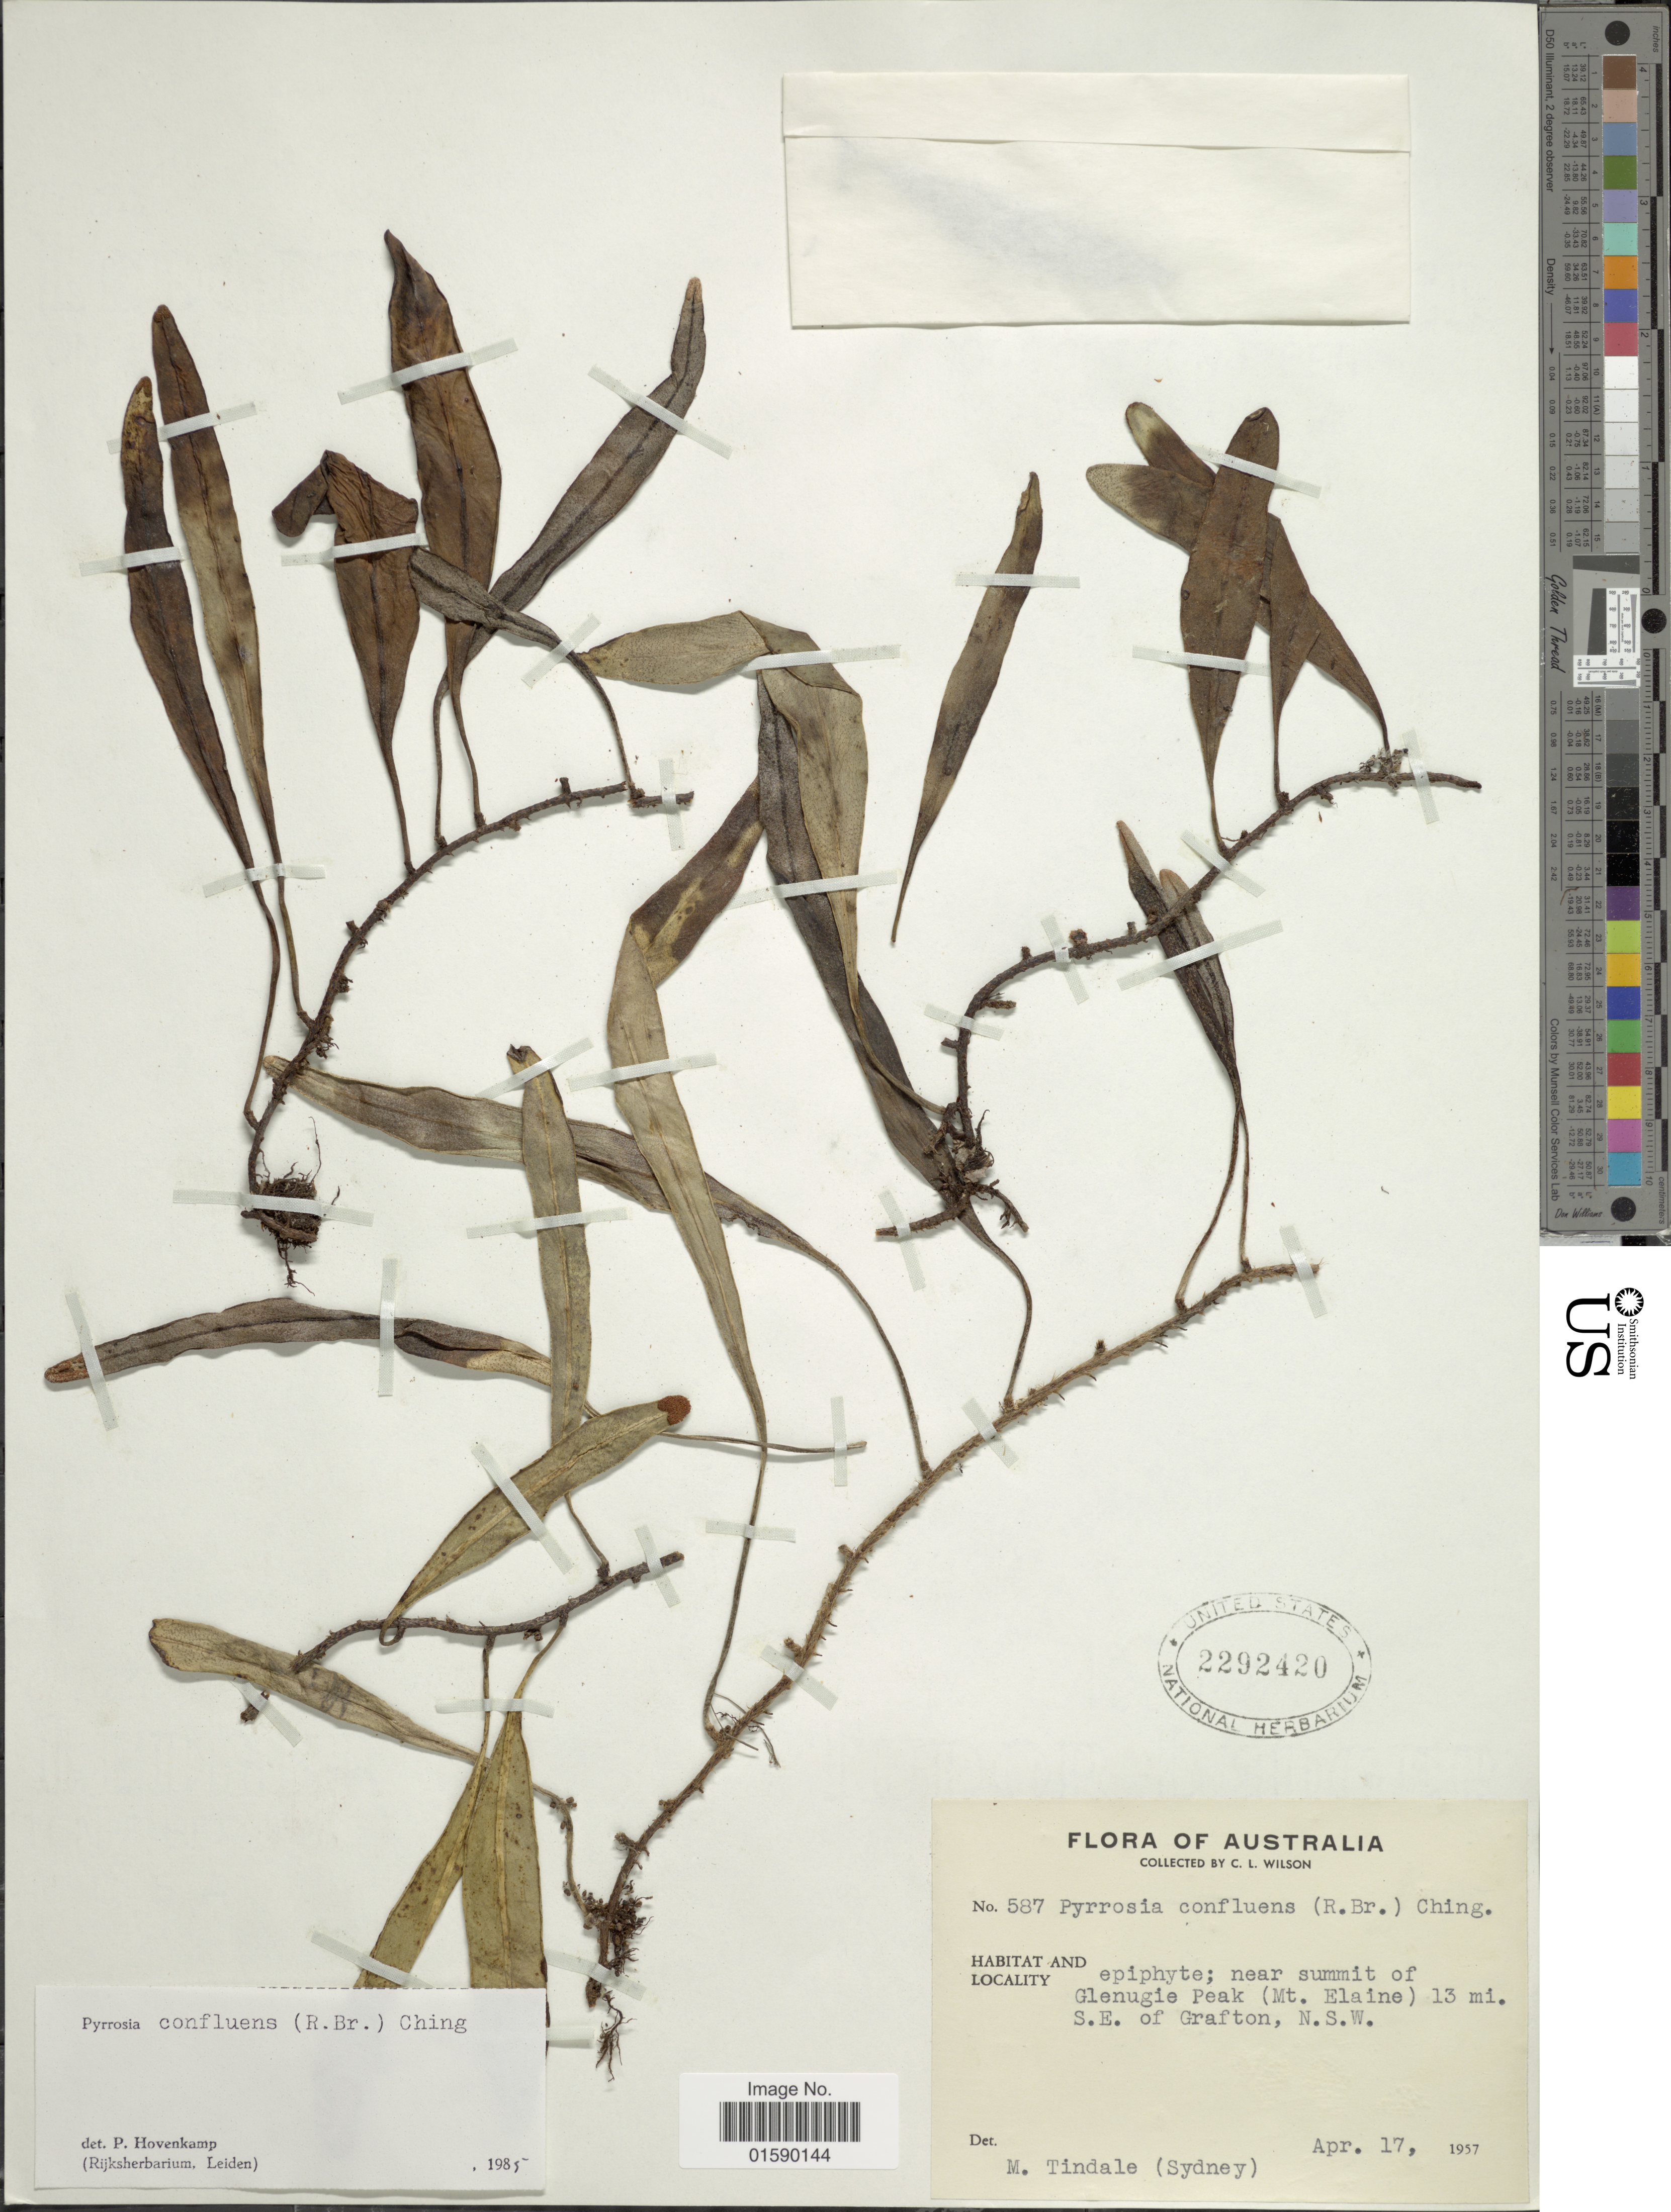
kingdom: Plantae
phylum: Tracheophyta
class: Polypodiopsida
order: Polypodiales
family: Polypodiaceae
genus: Pyrrosia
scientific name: Pyrrosia confluens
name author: (R. Br.) Ching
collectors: C. L. Wilson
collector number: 587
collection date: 1957-04-17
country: Australia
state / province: New South Wales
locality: Australia. near summit of Glebugie Peak (Mt. Elaine) 13 mi. S.E. of Garfton, N.S.W.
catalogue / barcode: US 2292420